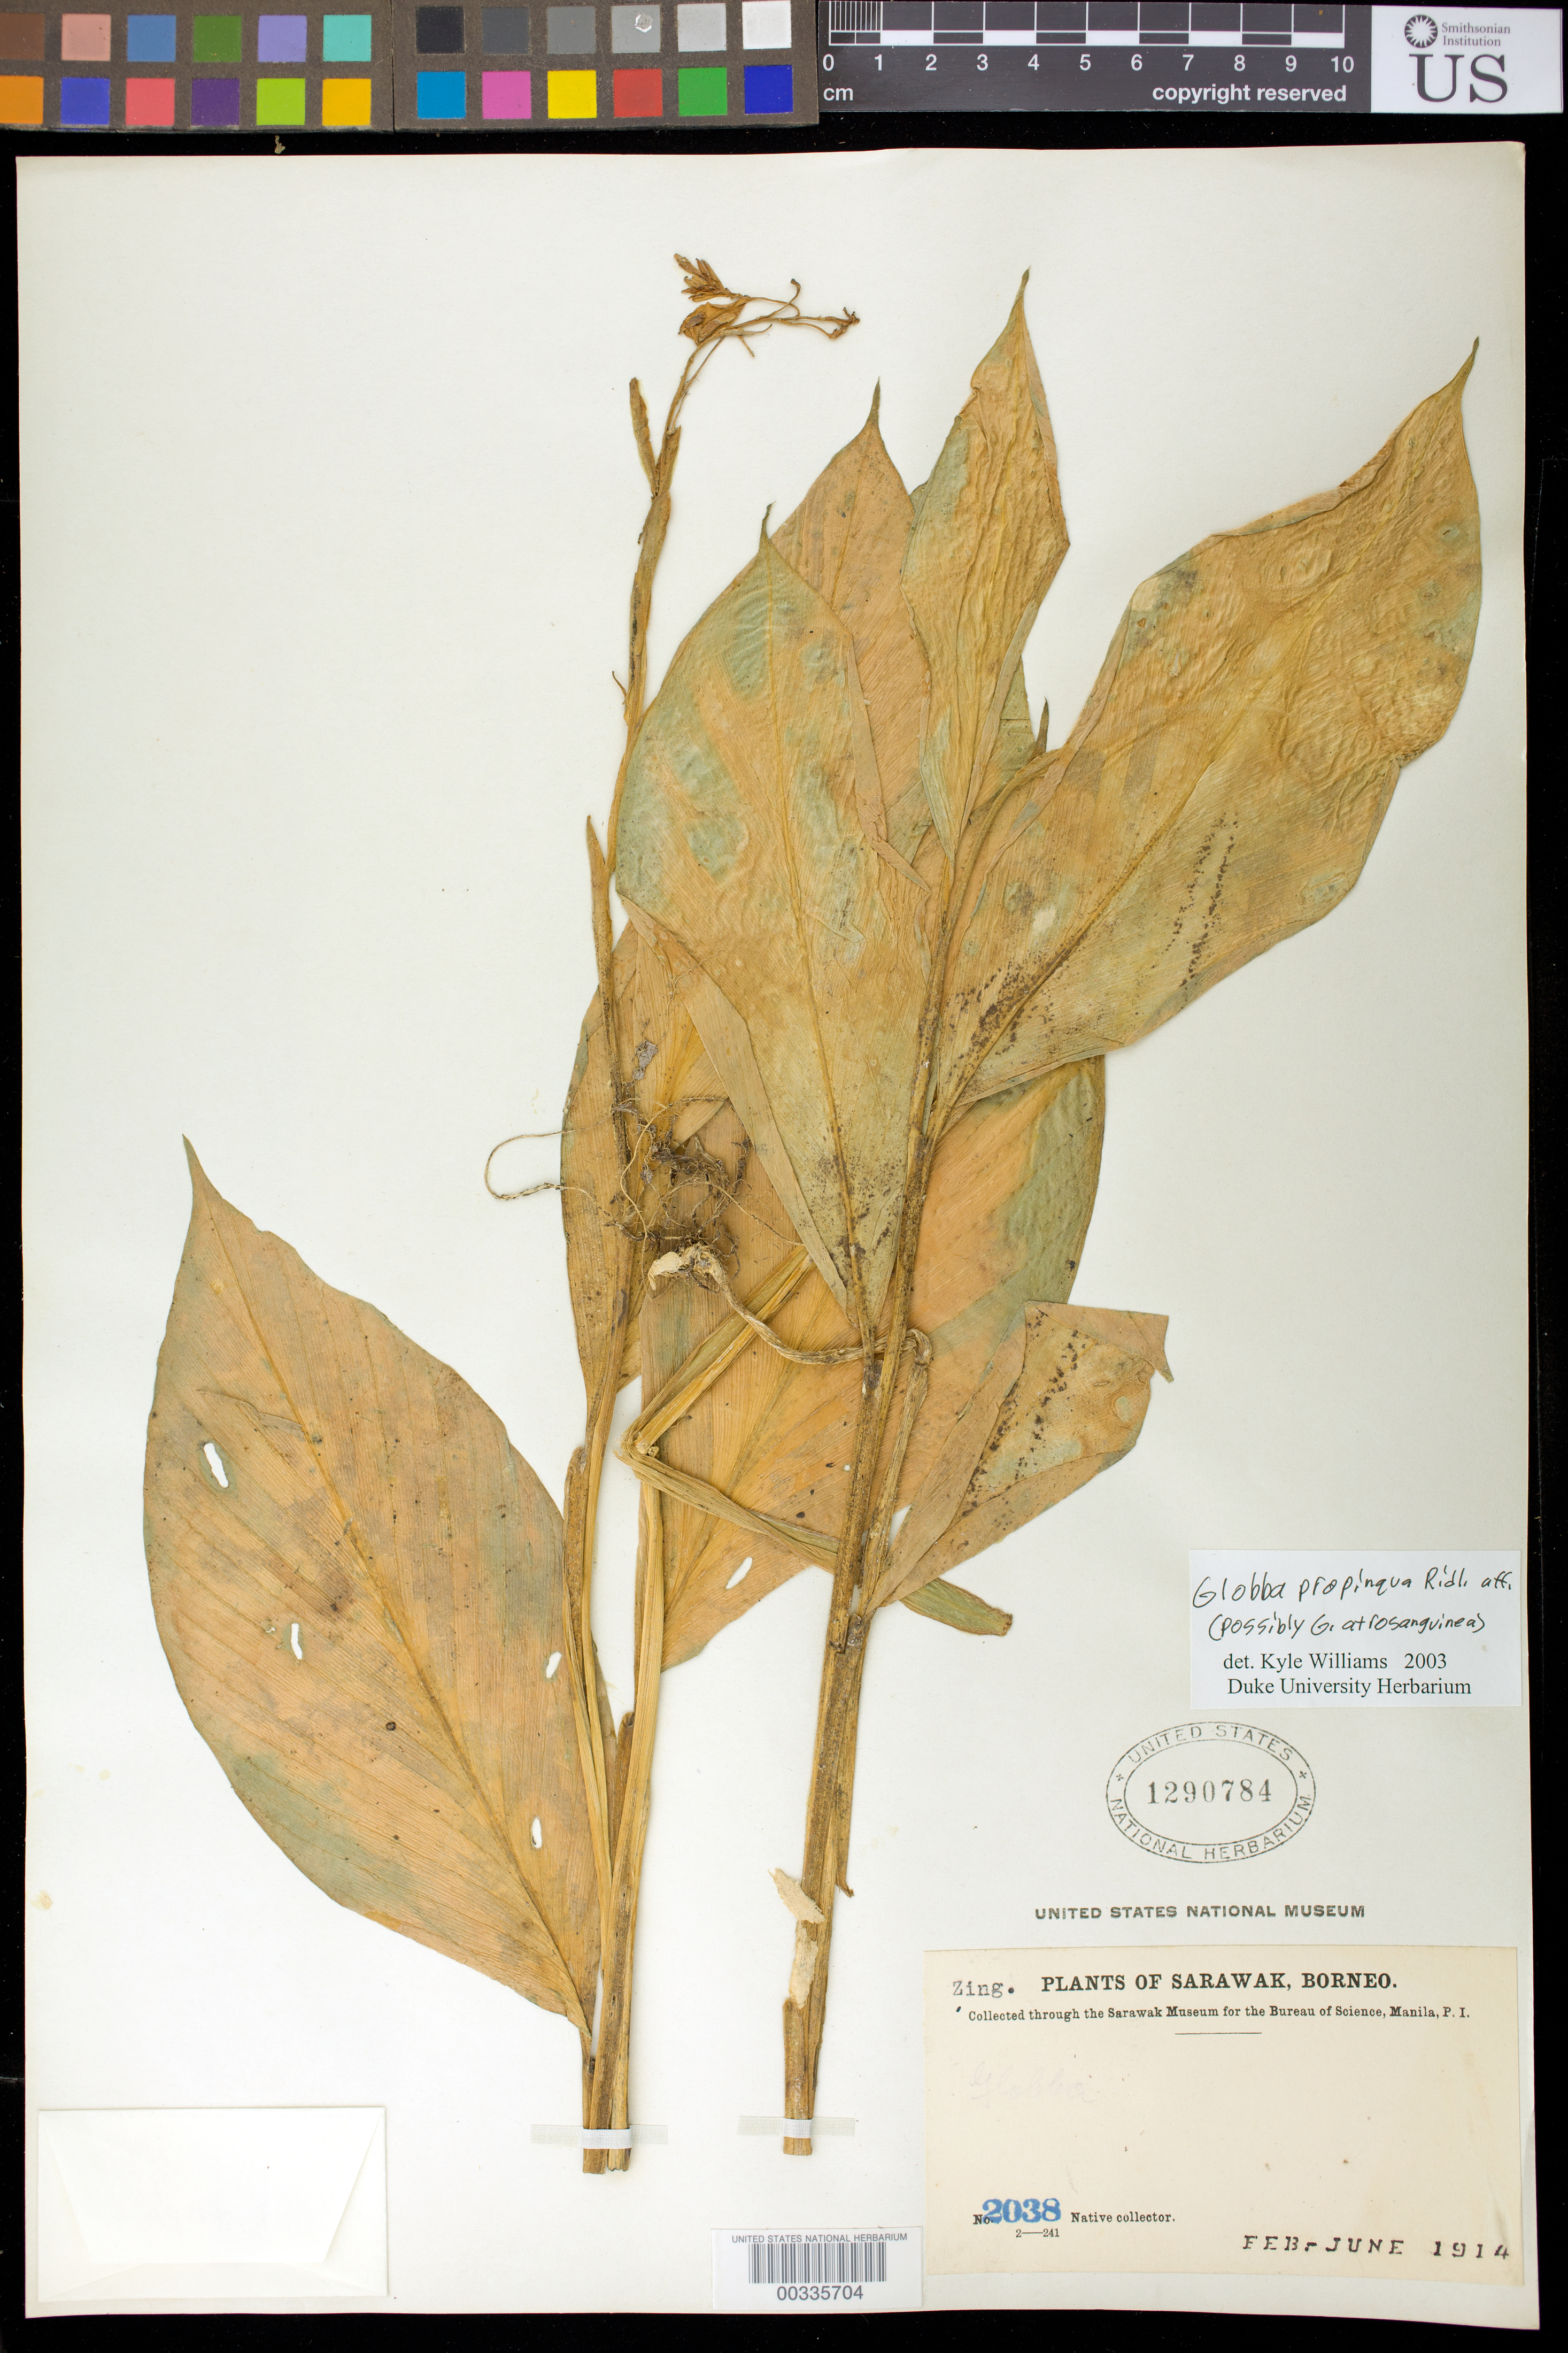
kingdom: Plantae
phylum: Tracheophyta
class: Liliopsida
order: Zingiberales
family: Zingiberaceae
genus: Globba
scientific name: Globba propinqua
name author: Ridl.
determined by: Williams, K. J.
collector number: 2038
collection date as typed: Feb 1914 to -- Jun 1914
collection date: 1914-02/1914-06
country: Malaysia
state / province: Sarawak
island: Borneo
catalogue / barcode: US 1290784